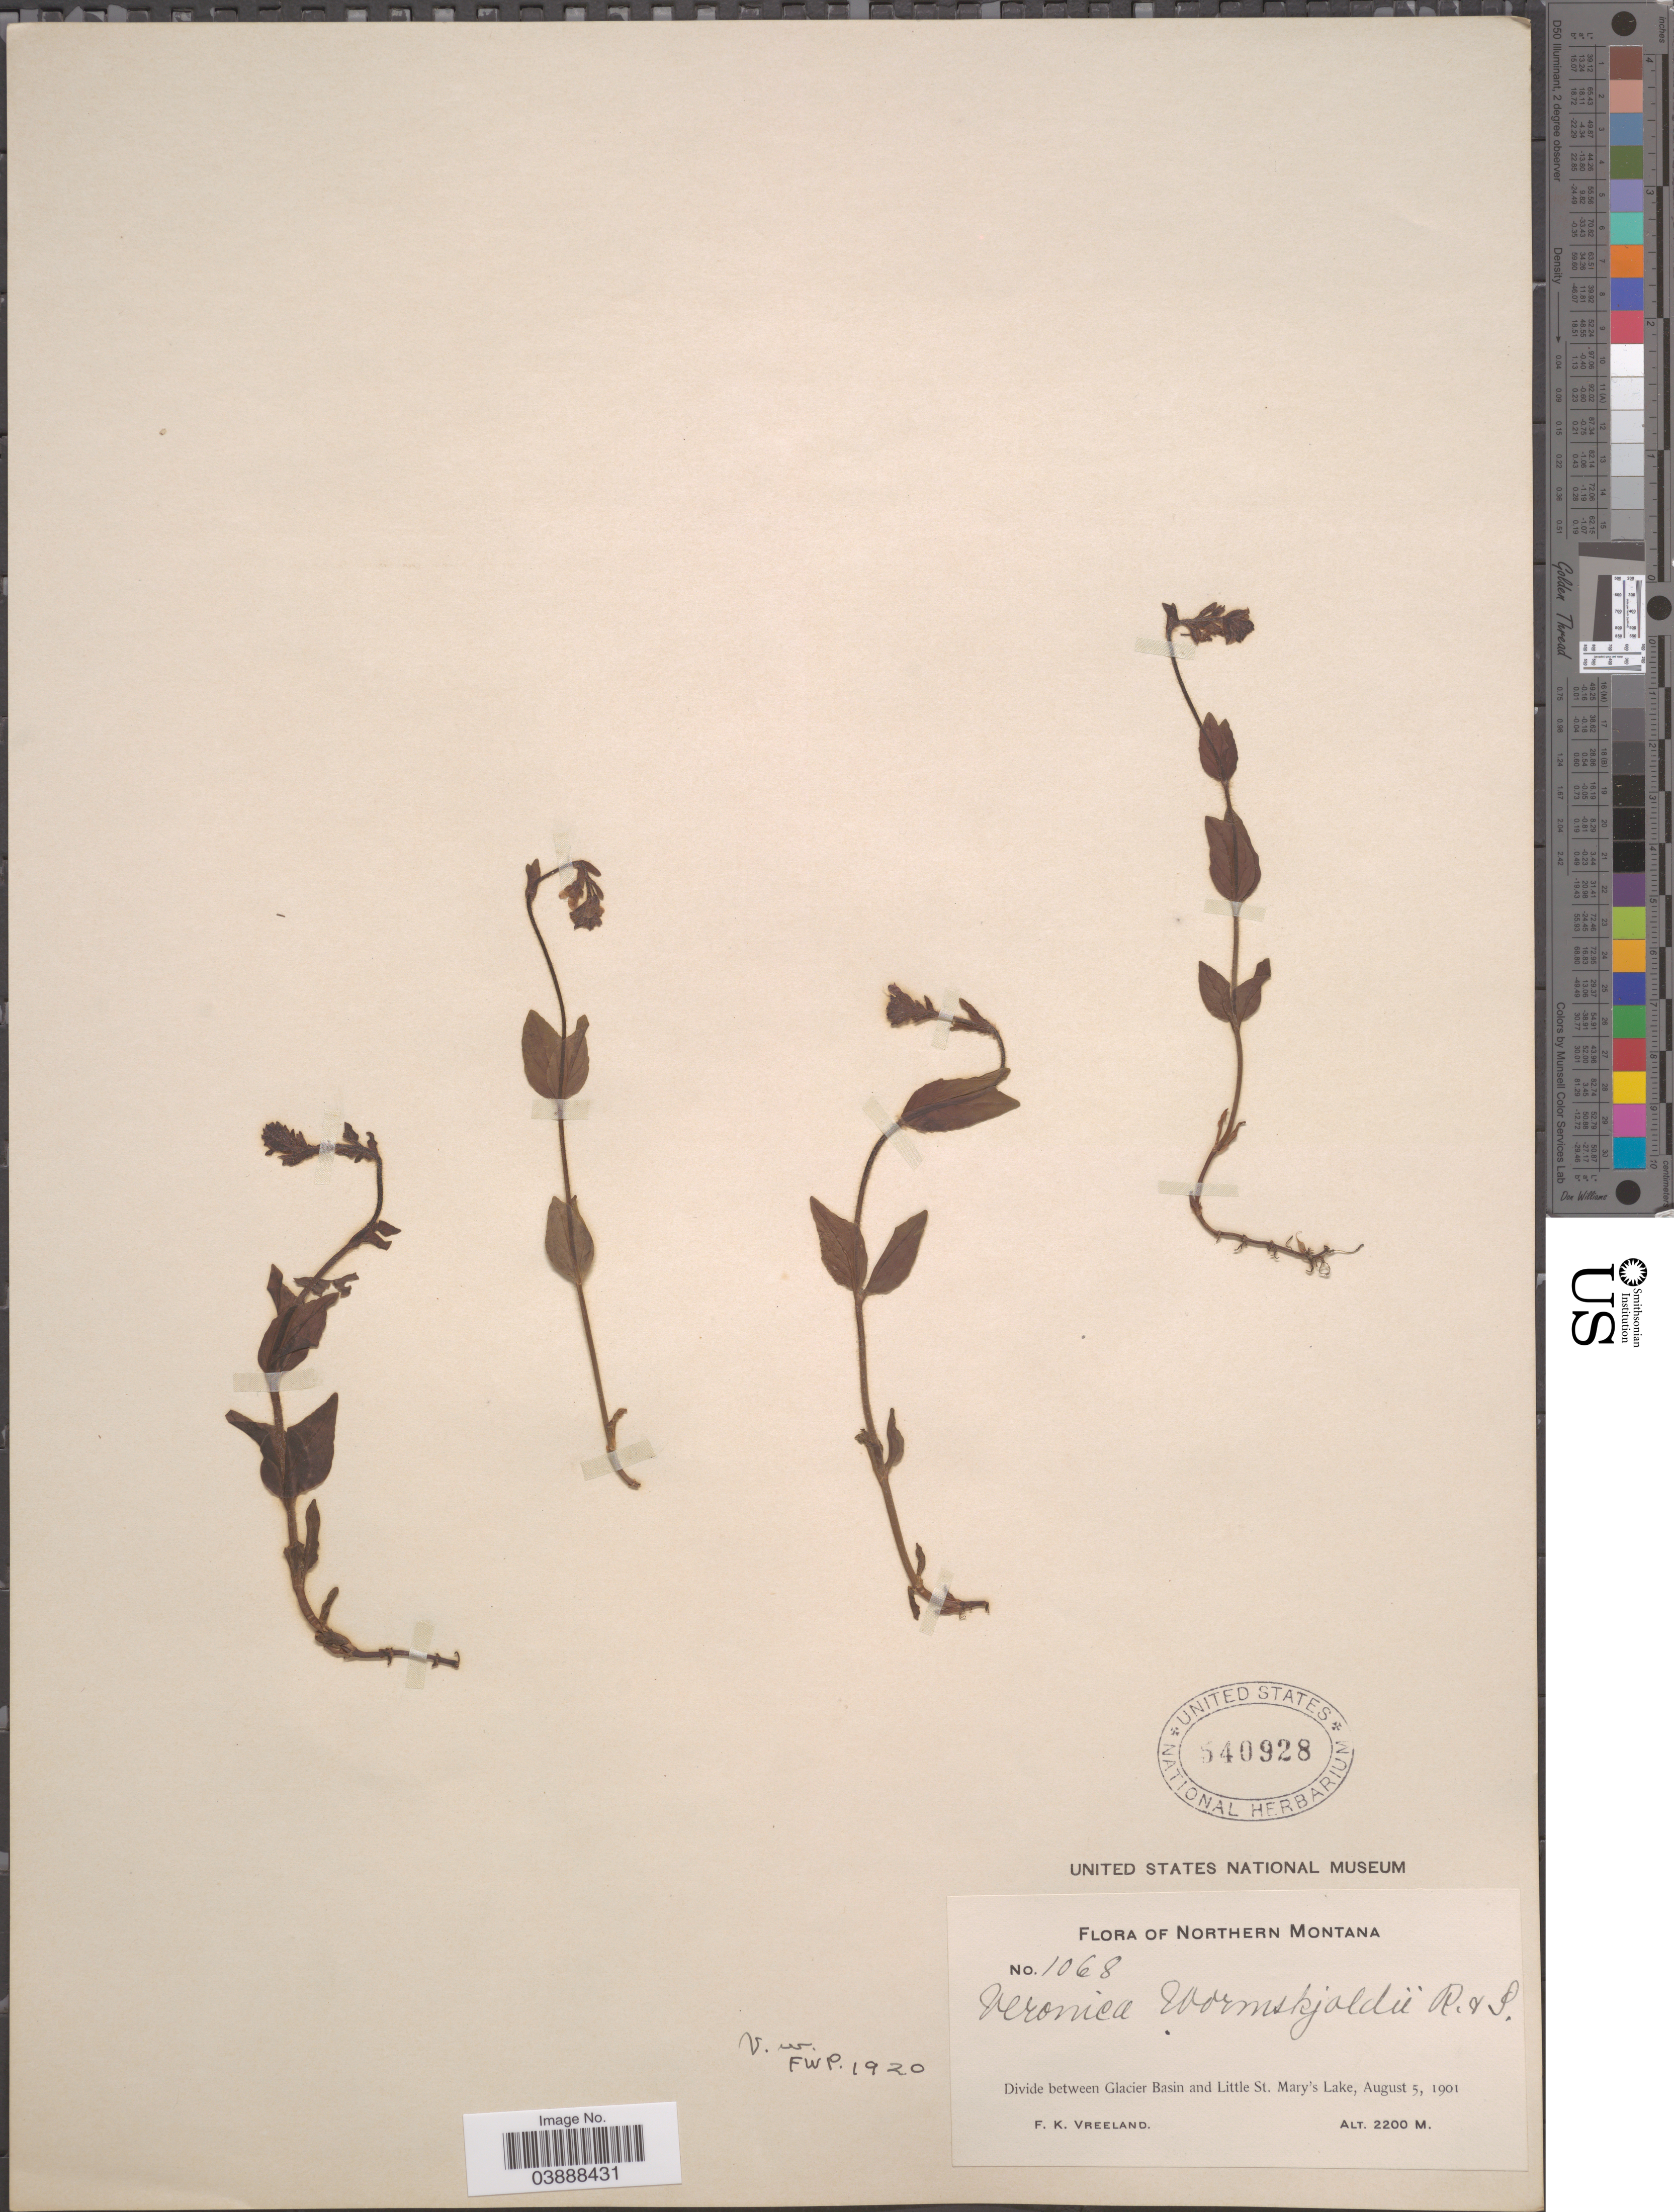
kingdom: Plantae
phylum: Tracheophyta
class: Magnoliopsida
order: Lamiales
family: Plantaginaceae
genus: Veronica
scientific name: Veronica wormskjoldii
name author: Roem. & Schult.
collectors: F. Vreeland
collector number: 1068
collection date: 1901-08-05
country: United States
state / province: Montana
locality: Northern Montana. Divide between Glacier Basin and Little St. Mary's Lake.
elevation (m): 2200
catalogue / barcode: US 540928